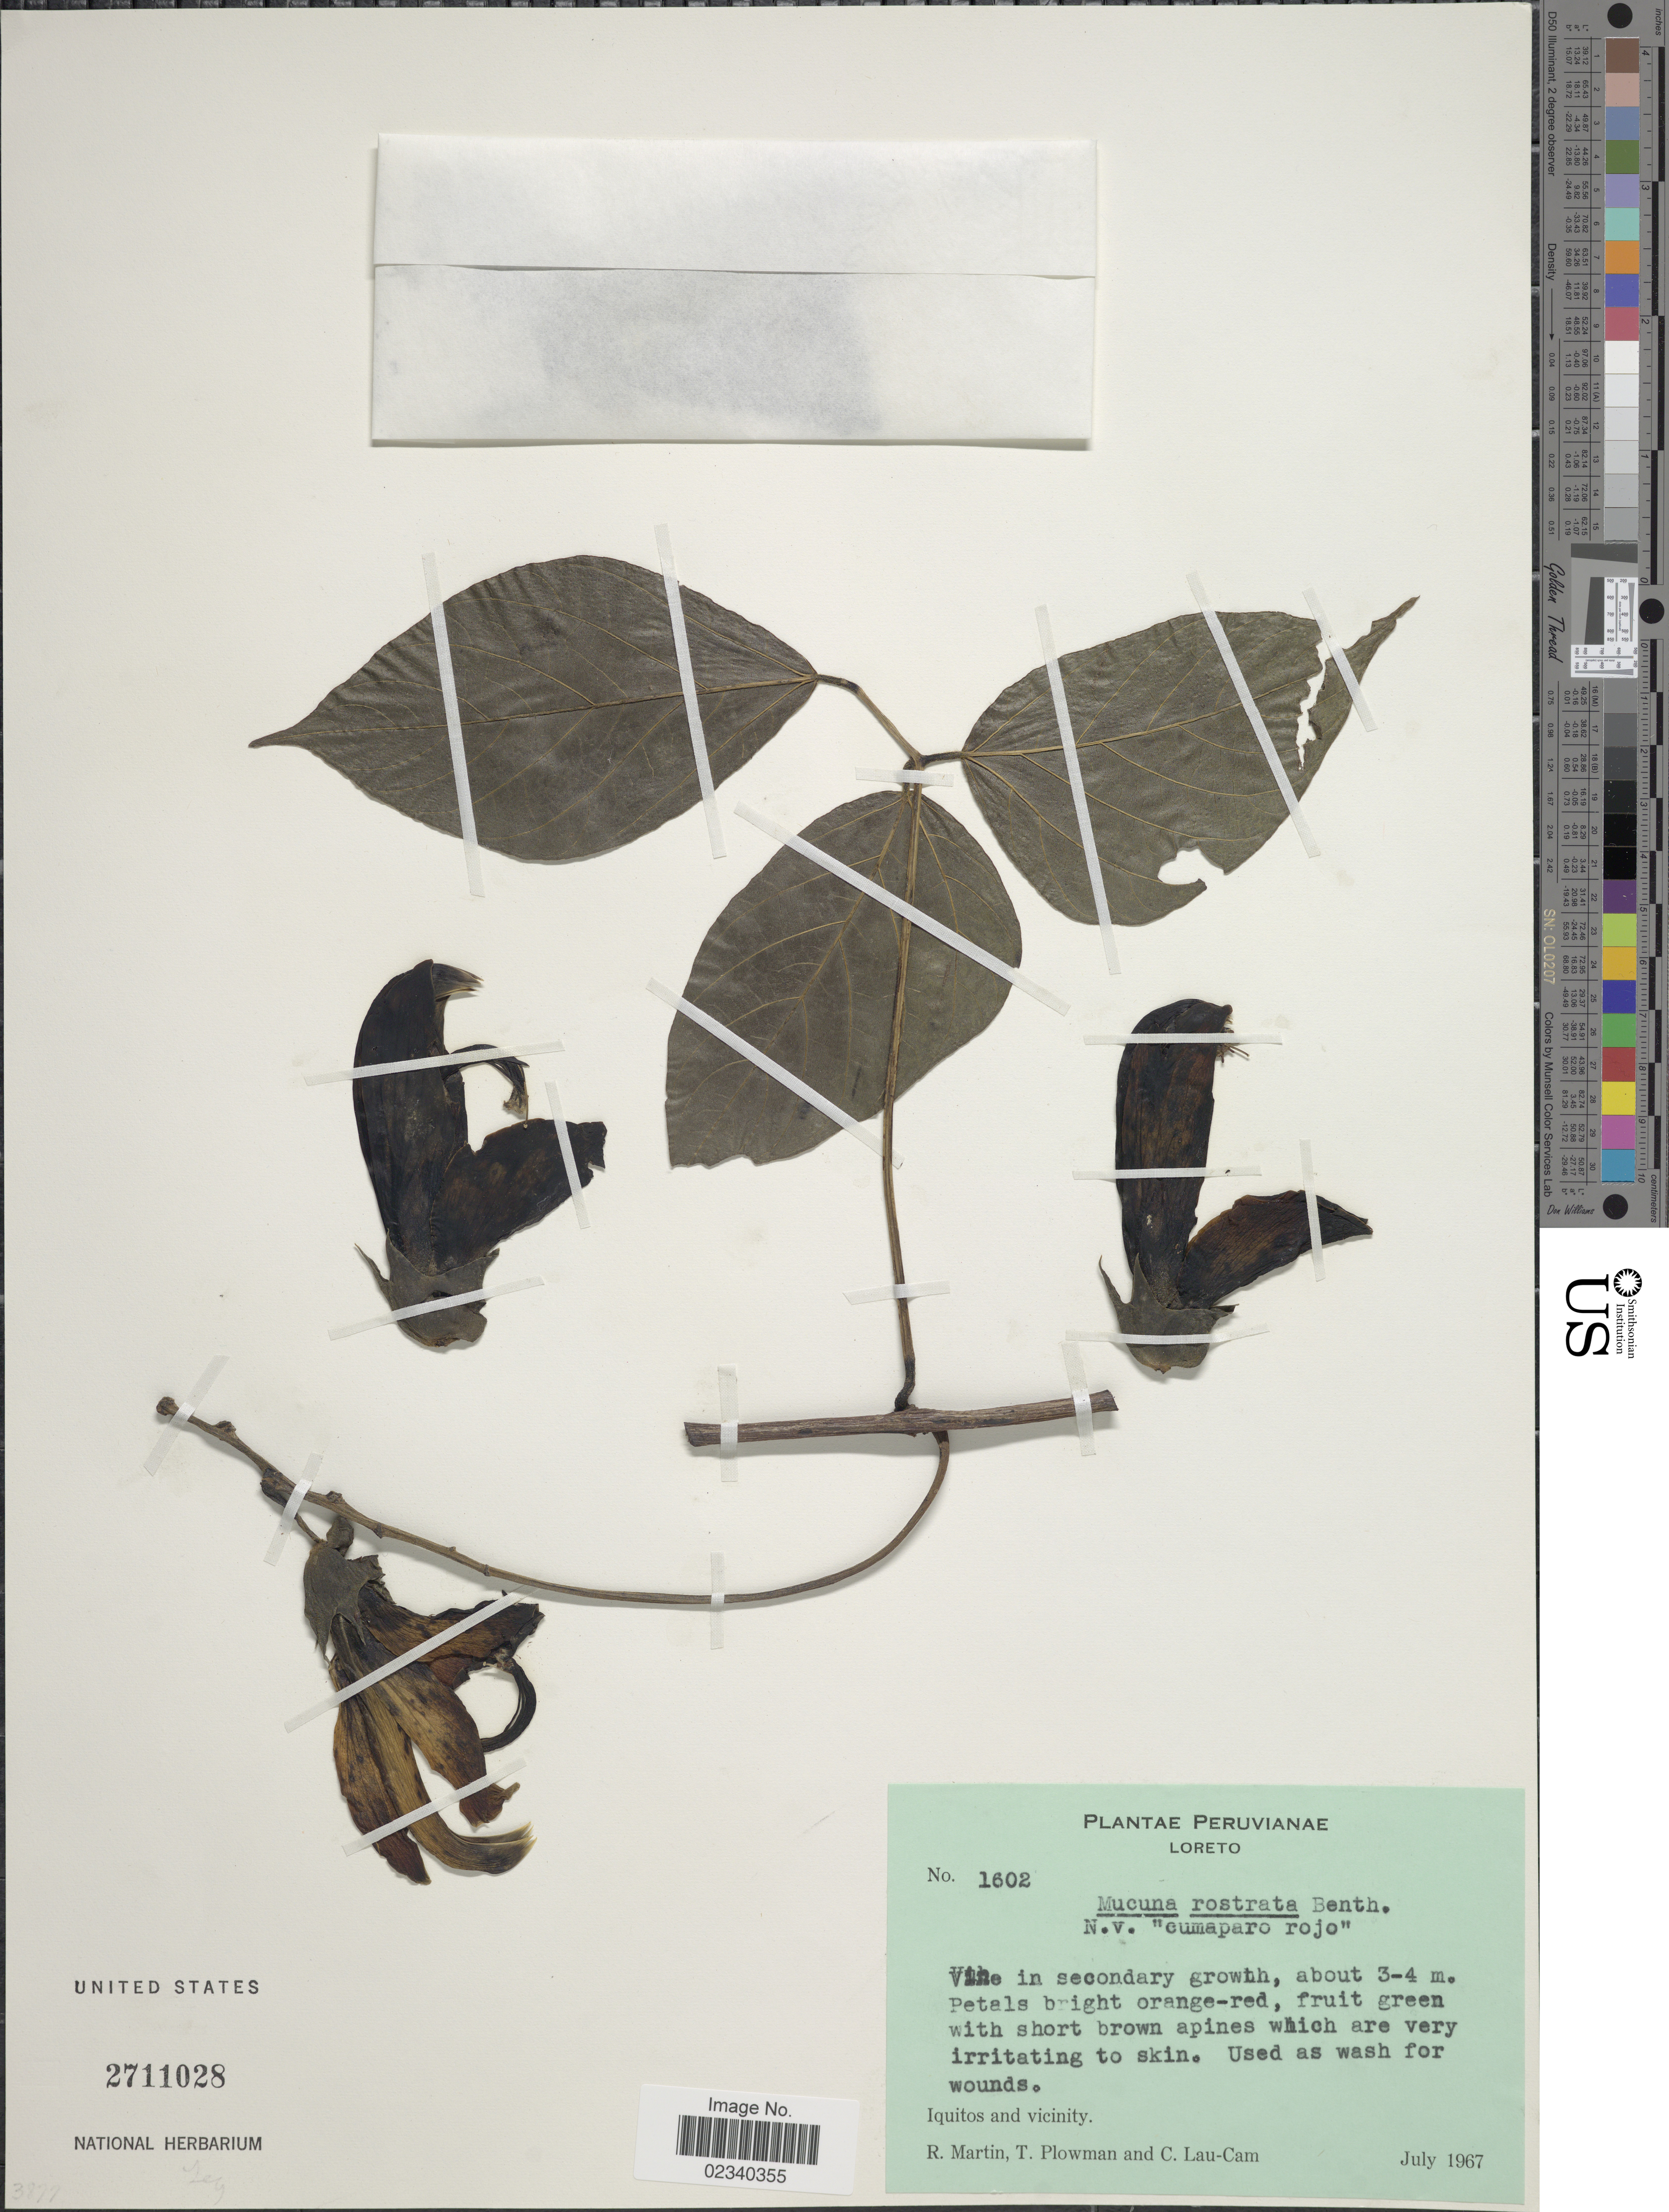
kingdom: Plantae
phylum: Tracheophyta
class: Magnoliopsida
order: Fabales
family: Fabaceae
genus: Mucuna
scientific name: Mucuna rostrata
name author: Benth.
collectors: R. Martin, T. Plowman & C. Lau-Cam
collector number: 1602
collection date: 1967-07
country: Peru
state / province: Loreto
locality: Iquitos and vicinity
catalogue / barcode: US 2711028